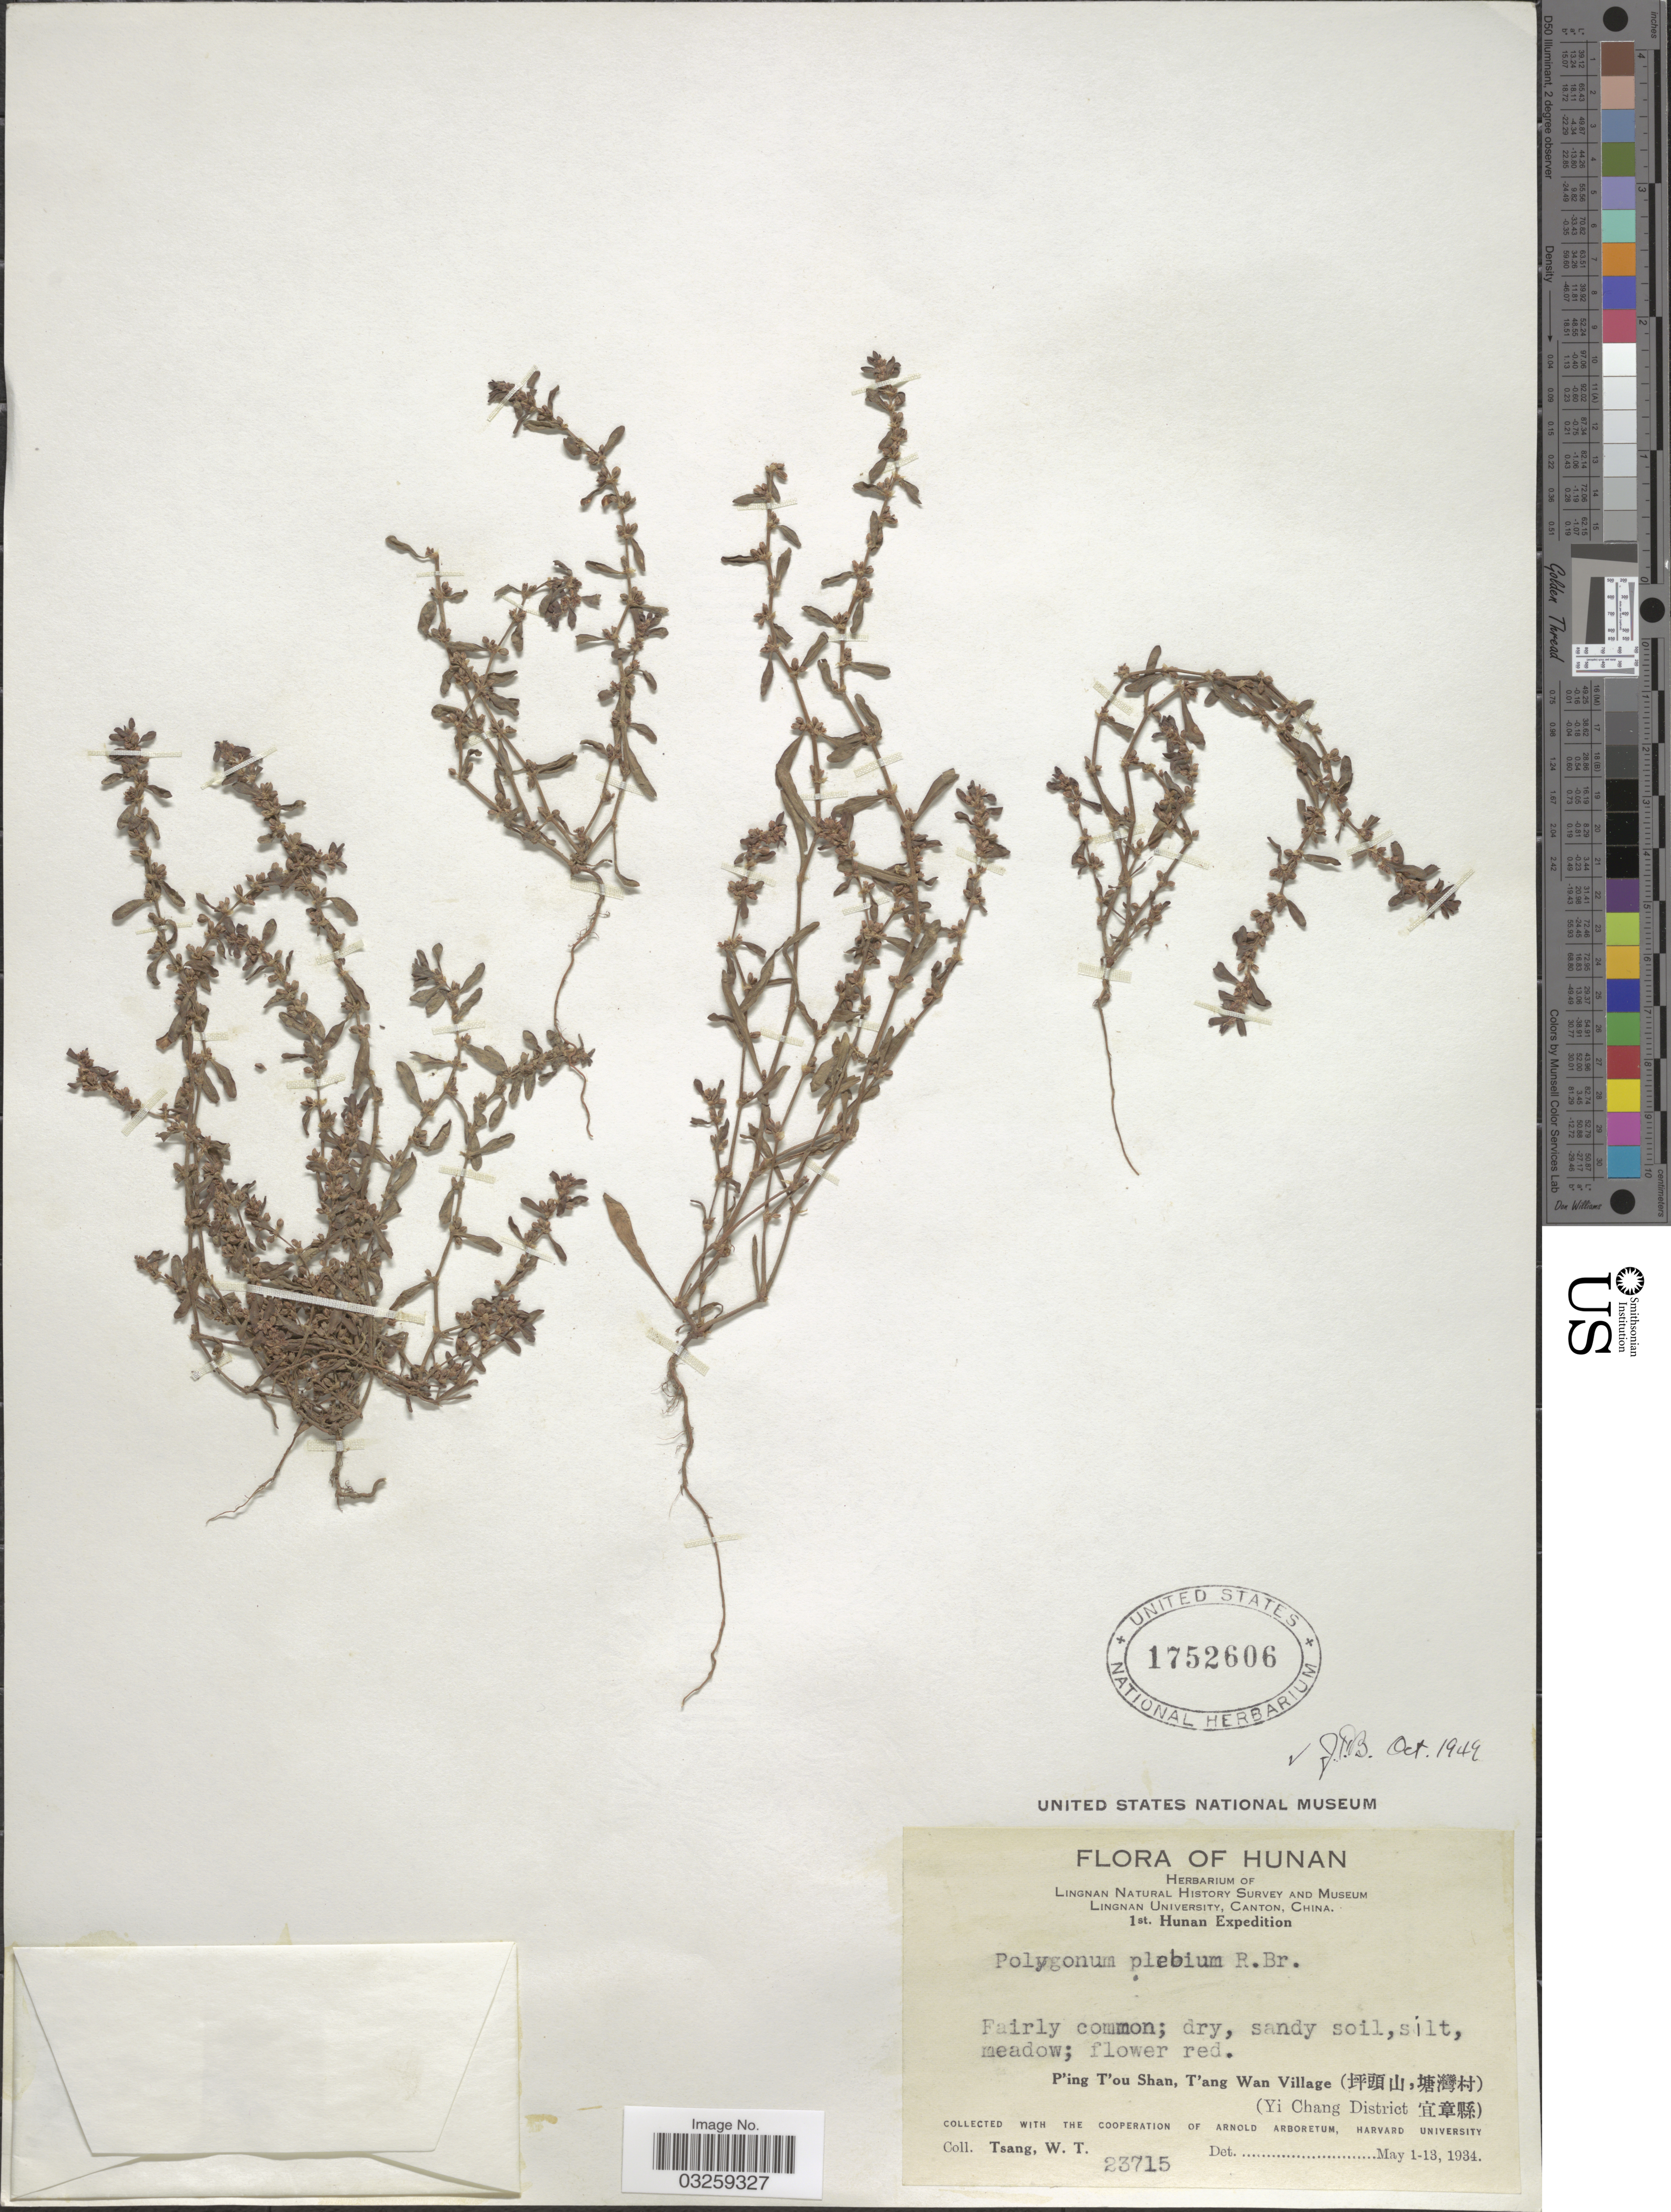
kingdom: Plantae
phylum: Tracheophyta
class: Magnoliopsida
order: Caryophyllales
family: Polygonaceae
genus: Polygonum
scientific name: Polygonum plebeium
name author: R. Br.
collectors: W. T. Tsang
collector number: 23715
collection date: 1934-05-01/1934-05-13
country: China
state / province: Hunan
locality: P'ing T'ou Shan, T'ang Wan Village (X). (Yi Chang District X).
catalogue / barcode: US 1752606